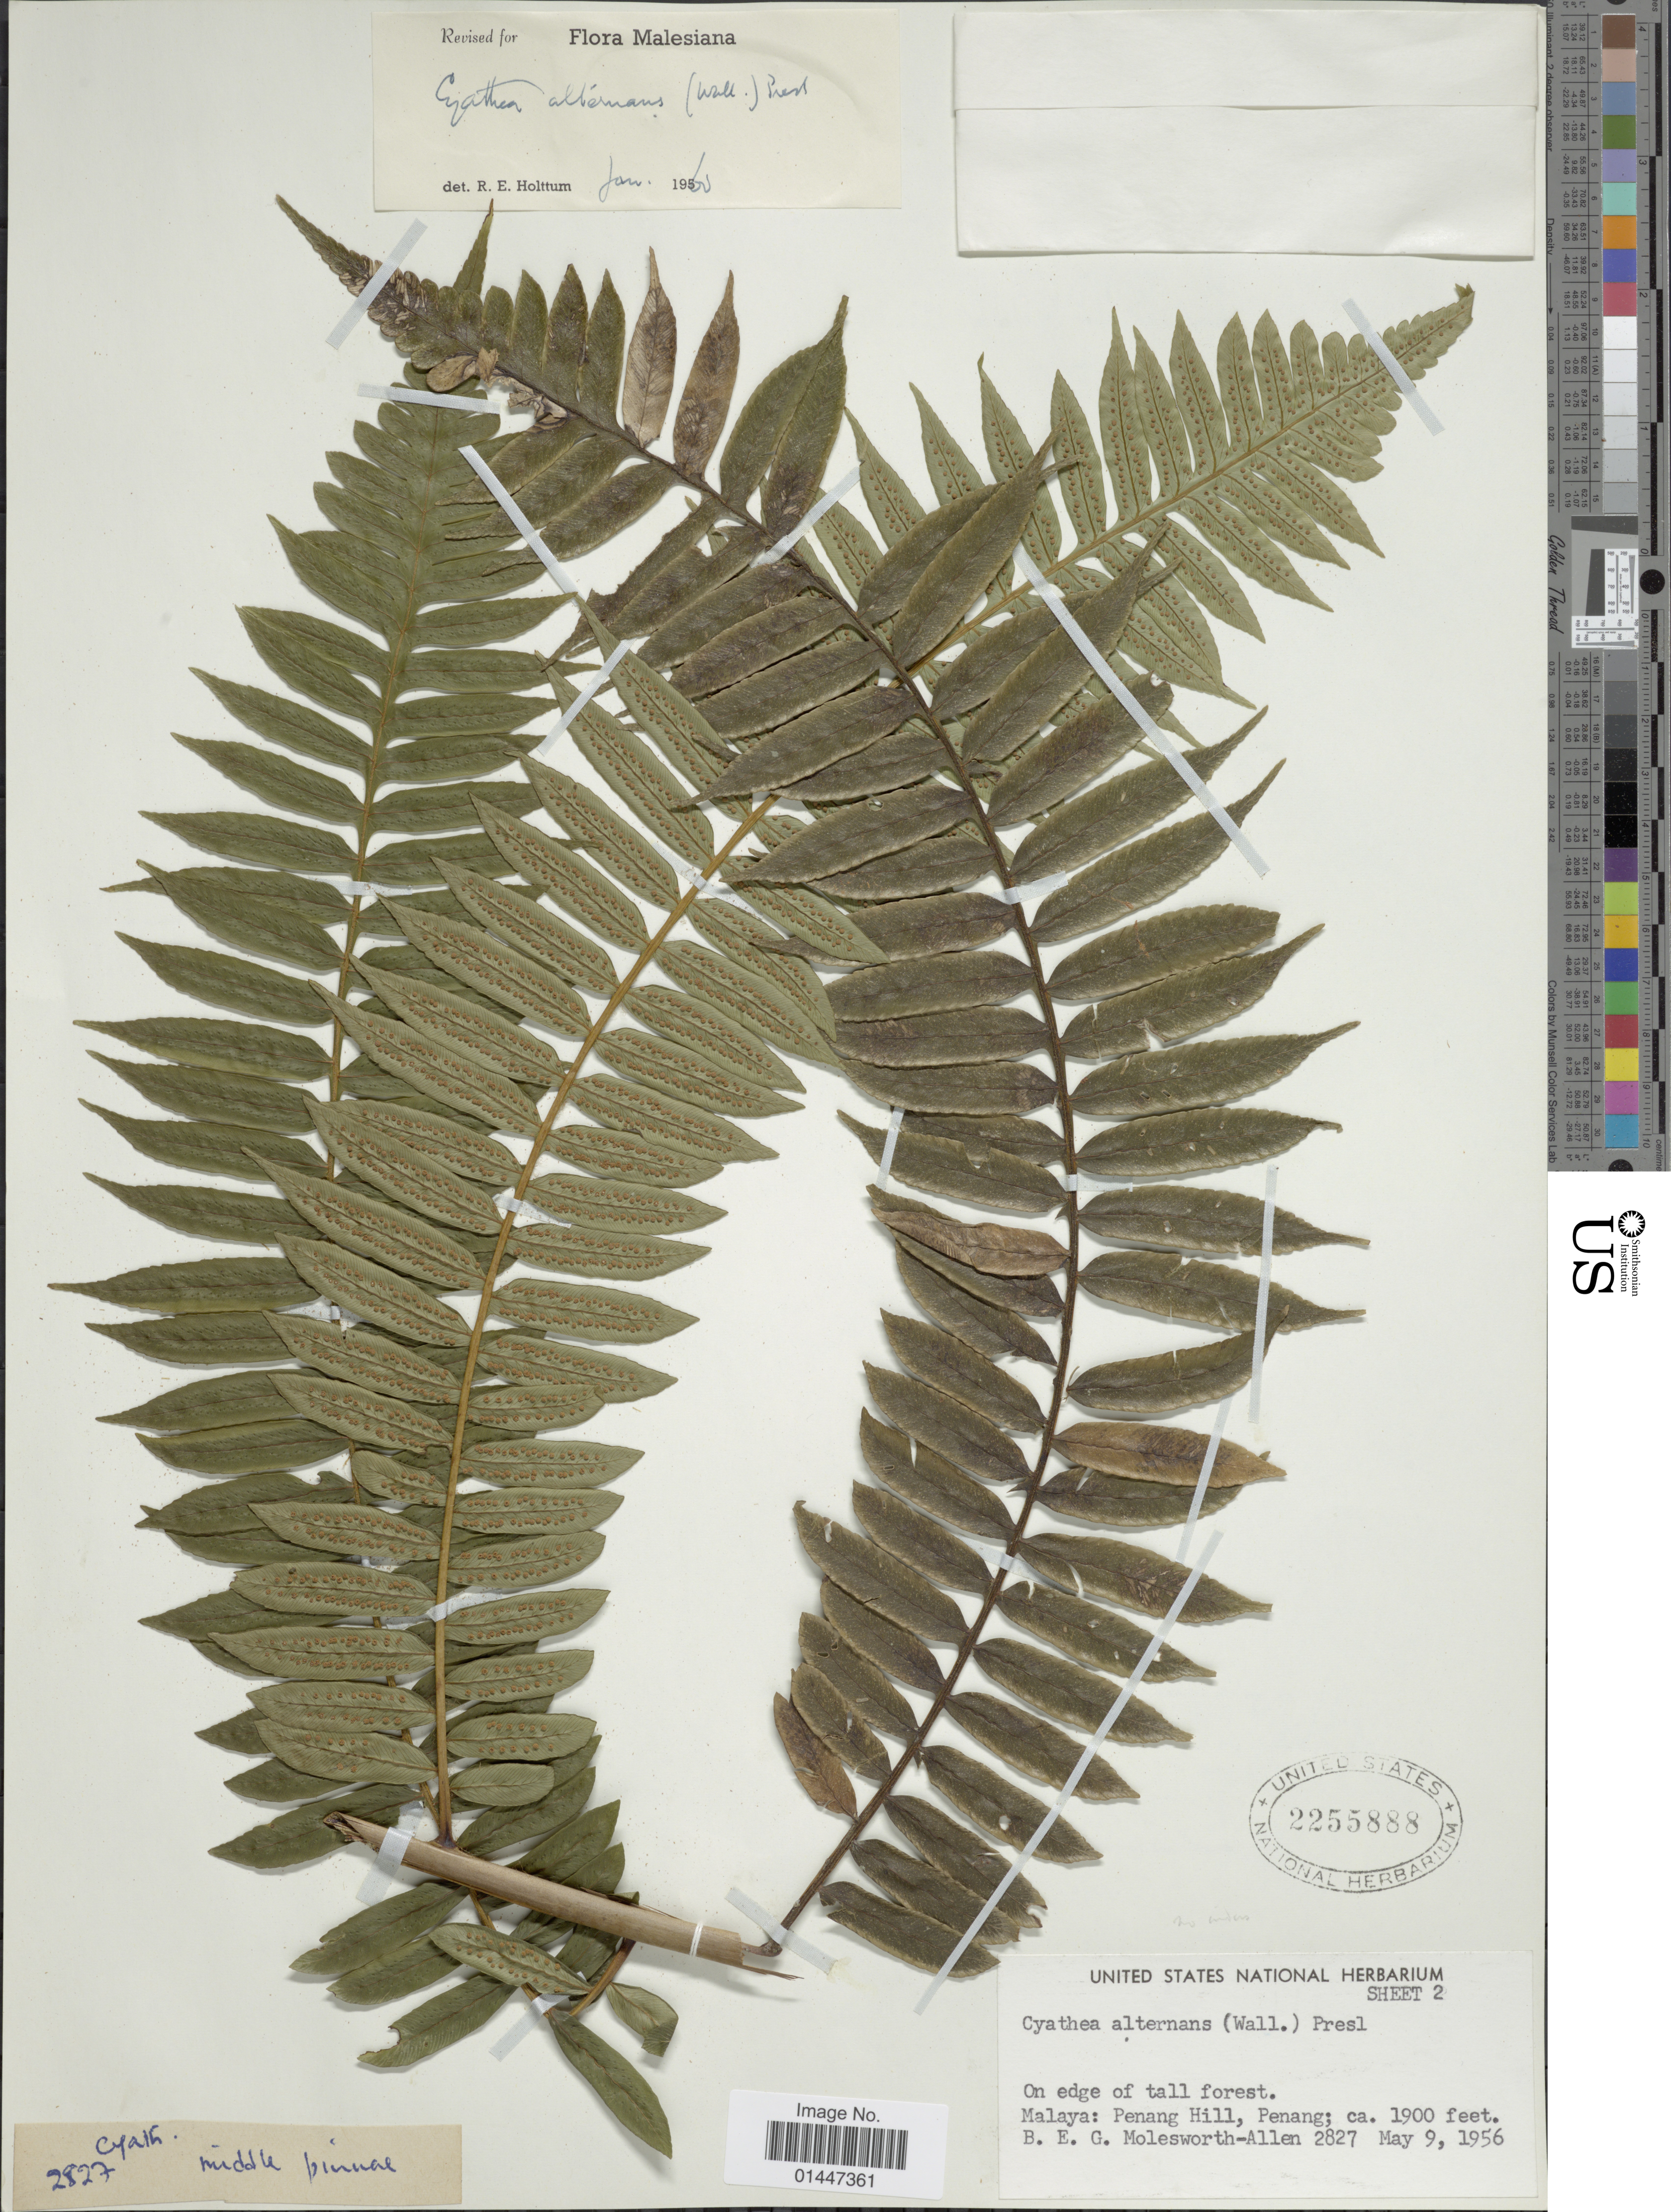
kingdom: Plantae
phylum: Tracheophyta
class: Polypodiopsida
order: Cyatheales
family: Cyatheaceae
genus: Sphaeropteris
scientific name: Sphaeropteris alternans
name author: (Wall. ex Hook.) R.M. Tryon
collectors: B. E. G. Molesworth-Allen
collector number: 2827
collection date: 1956-05-09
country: Malaysia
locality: Malaya: Penang Hill, Penang. On edge of tall forest.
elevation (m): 579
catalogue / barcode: US 2255888